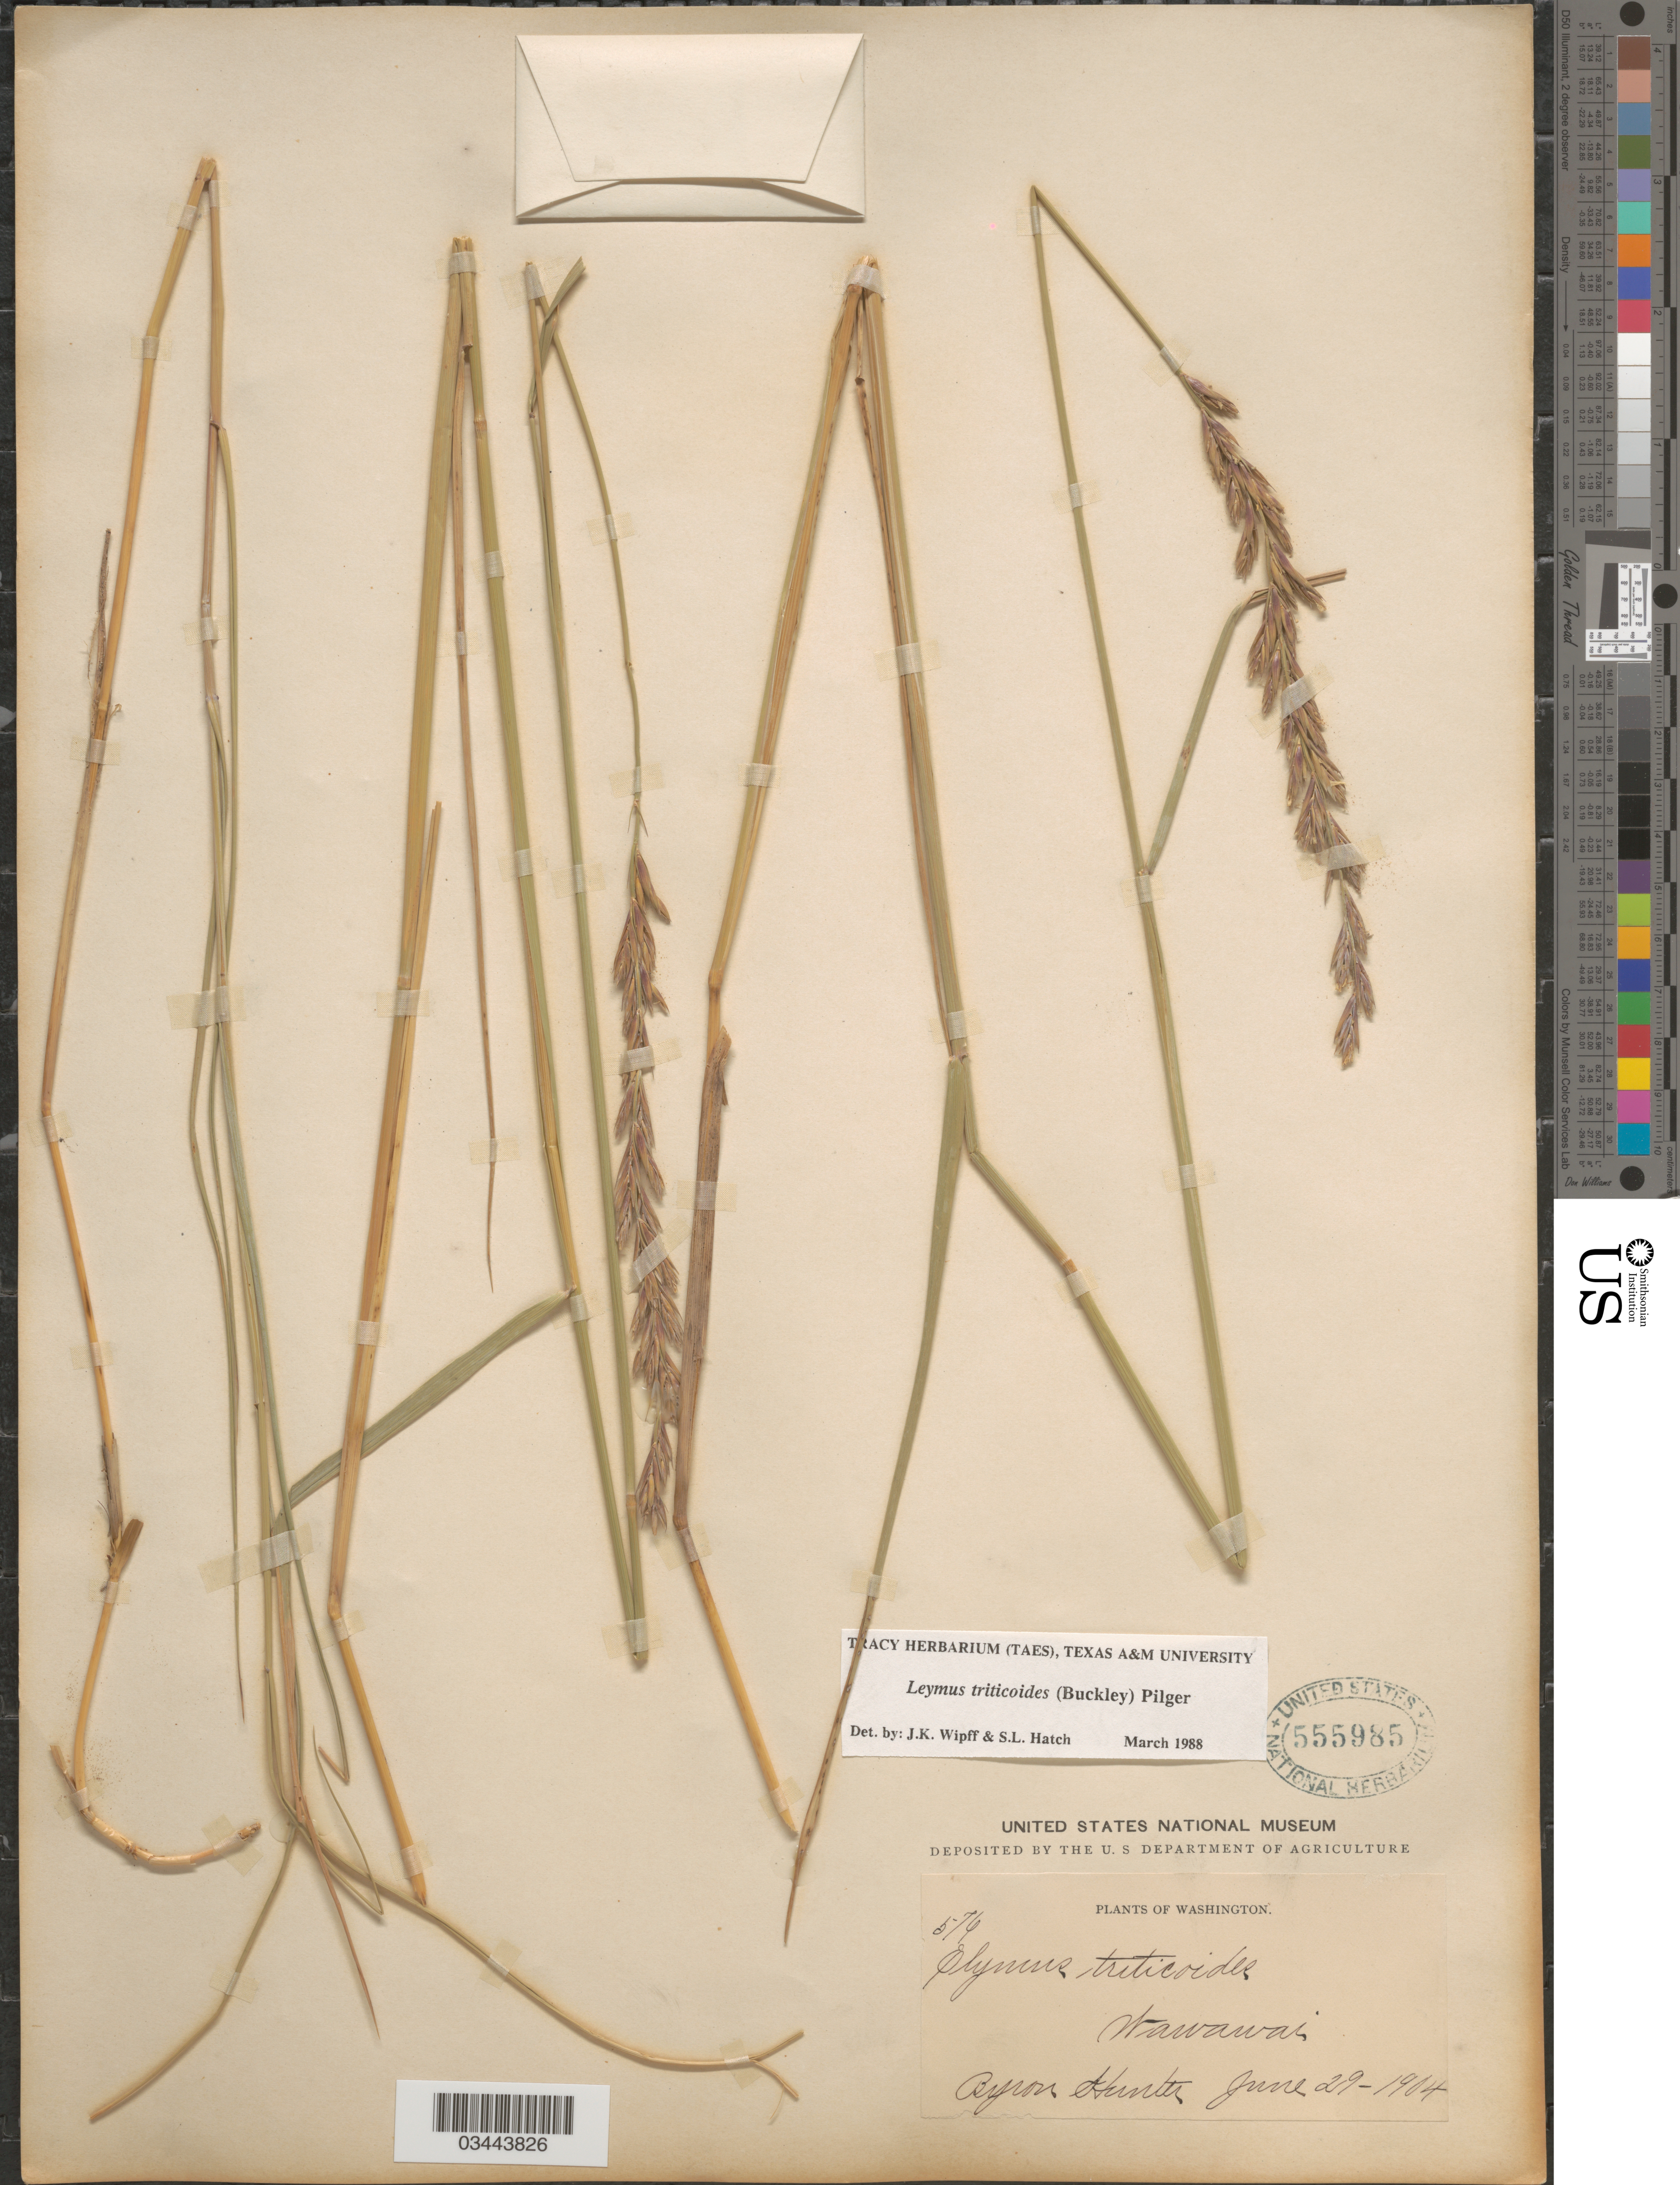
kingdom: Plantae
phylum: Tracheophyta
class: Liliopsida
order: Poales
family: Poaceae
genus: Leymus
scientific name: Leymus triticoides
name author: (Buckley) Pilg.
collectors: B. Hunter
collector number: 576*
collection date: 1904-06-29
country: United States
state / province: Washington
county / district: Whitman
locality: Wawawai.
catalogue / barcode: US 555985